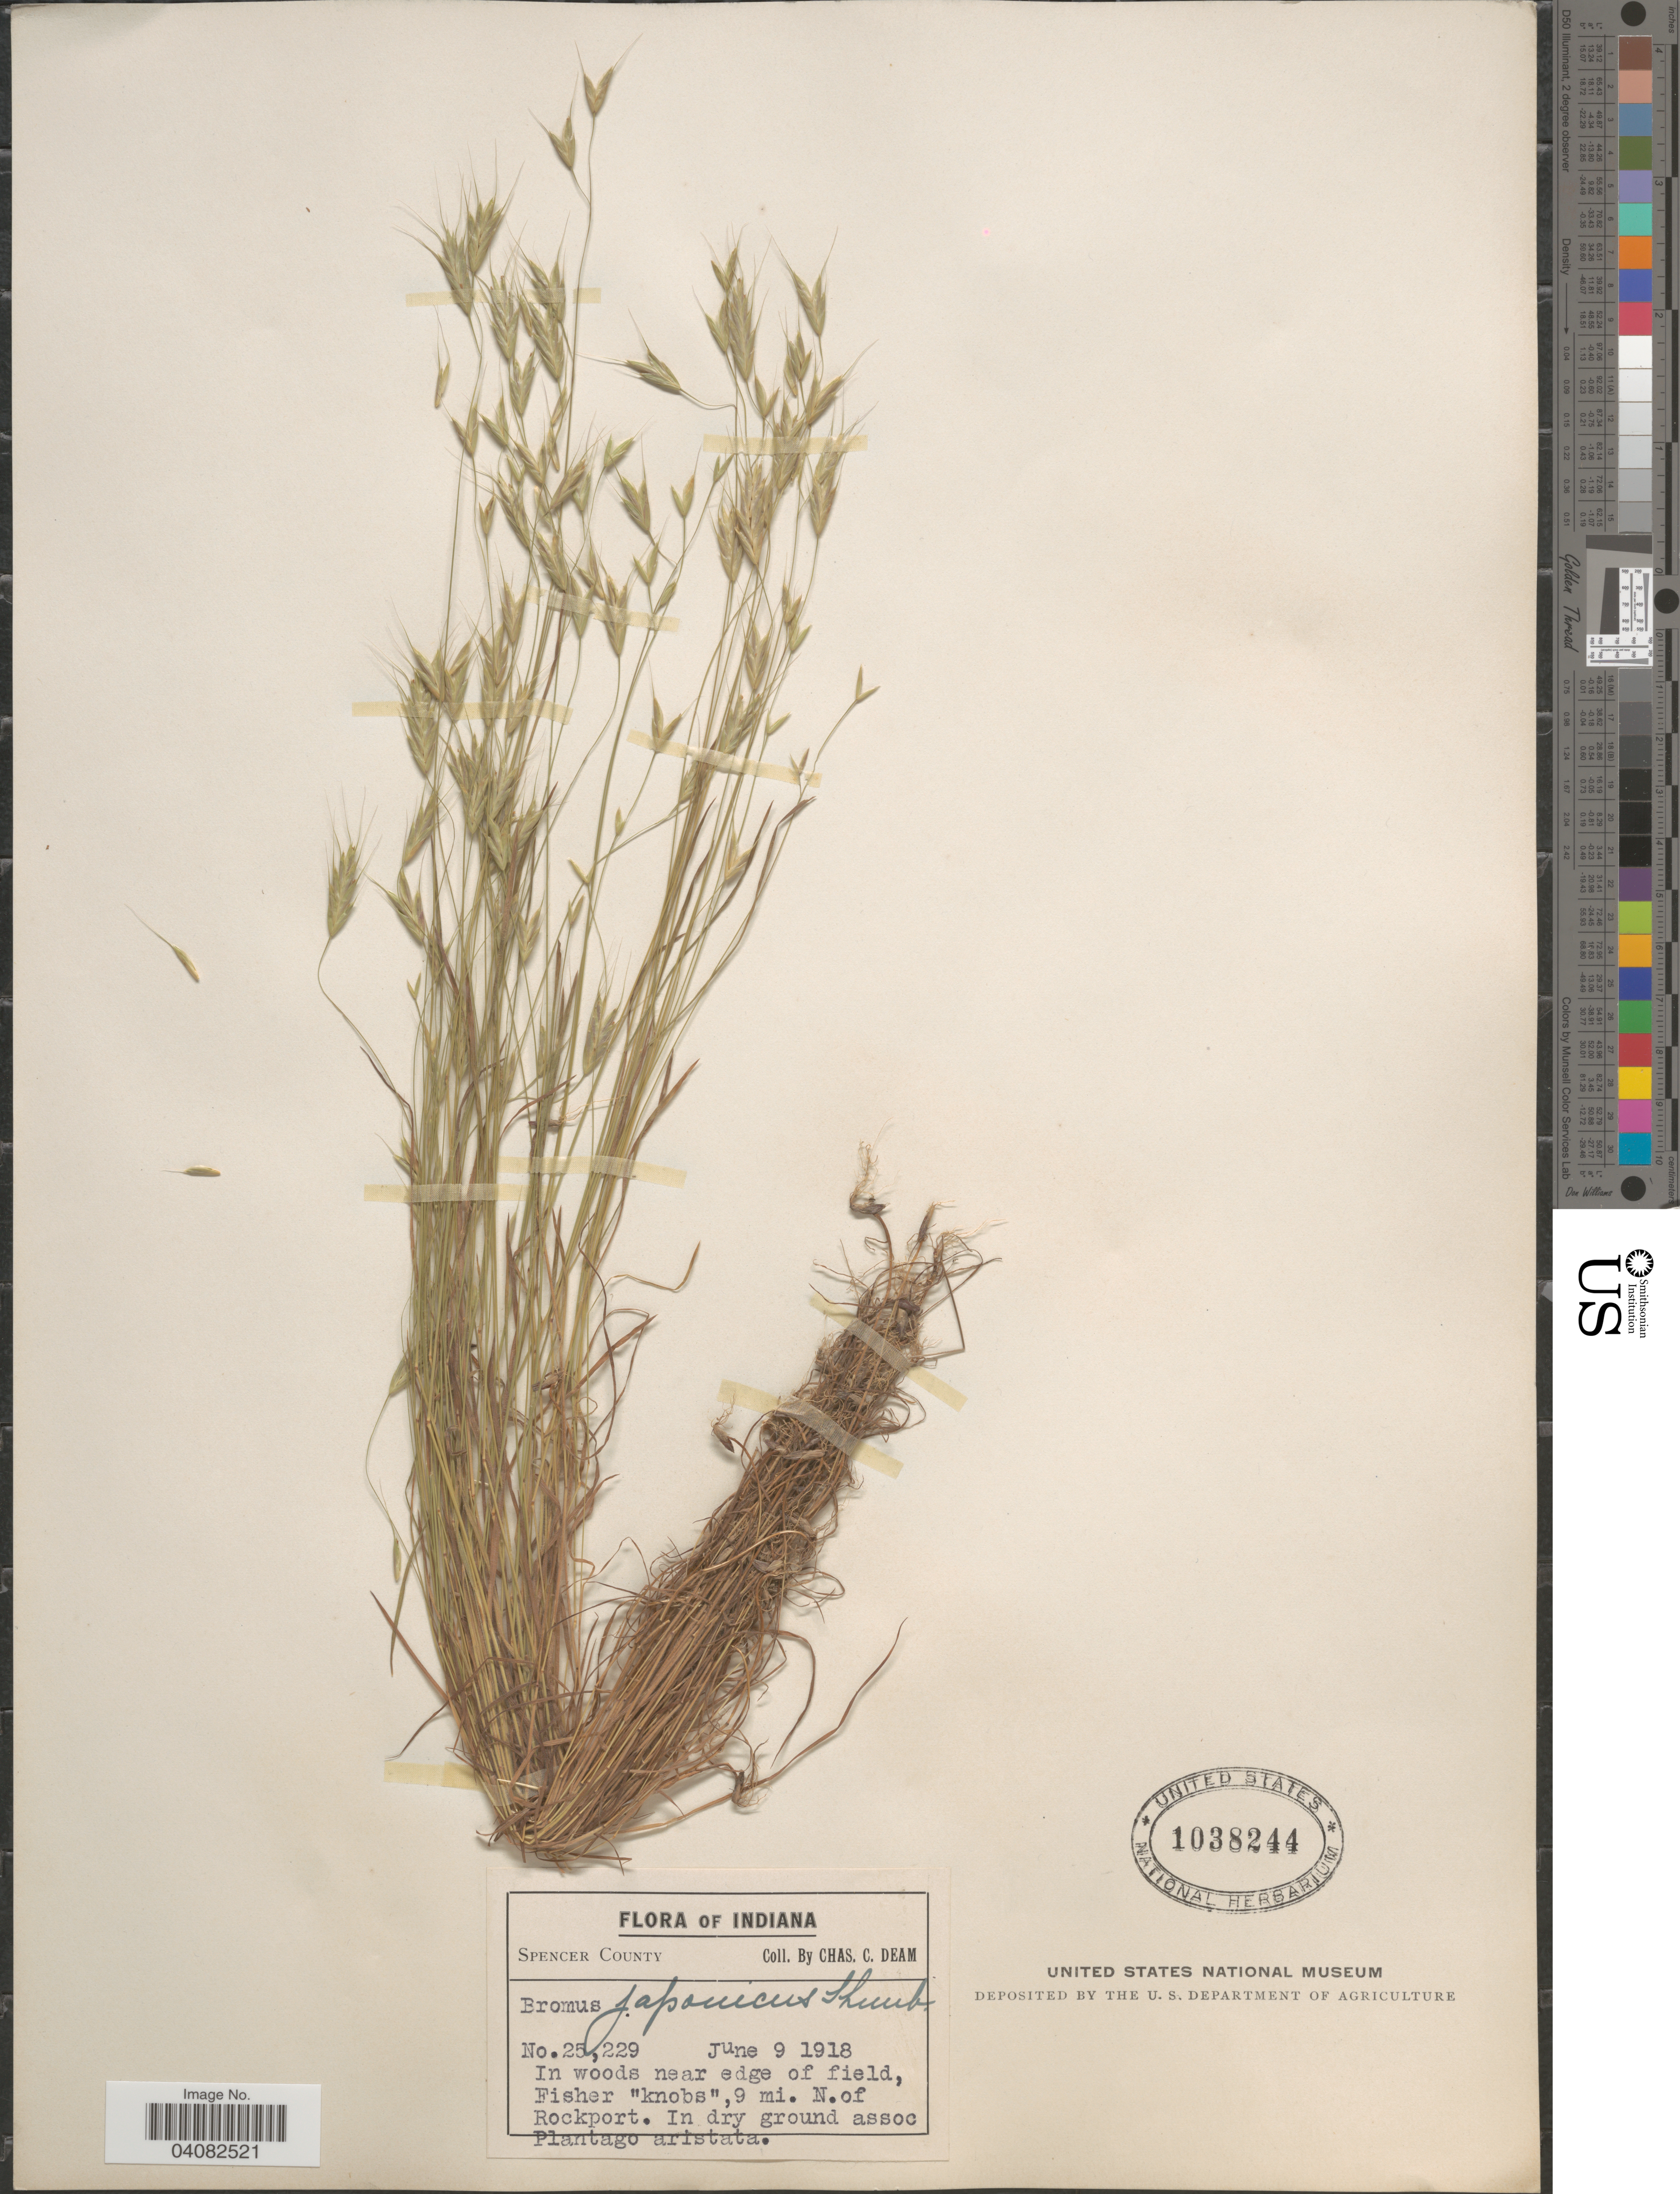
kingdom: Plantae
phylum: Tracheophyta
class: Liliopsida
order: Poales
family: Poaceae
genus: Bromus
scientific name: Bromus intermedius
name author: Gussone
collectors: C. C. Deam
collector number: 25229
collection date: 1918-06-09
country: United States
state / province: Indiana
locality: Spencer County. In woods near edge of field, Fisher "knobs", 9 mi. N. of Rockport.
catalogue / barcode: US 1038244